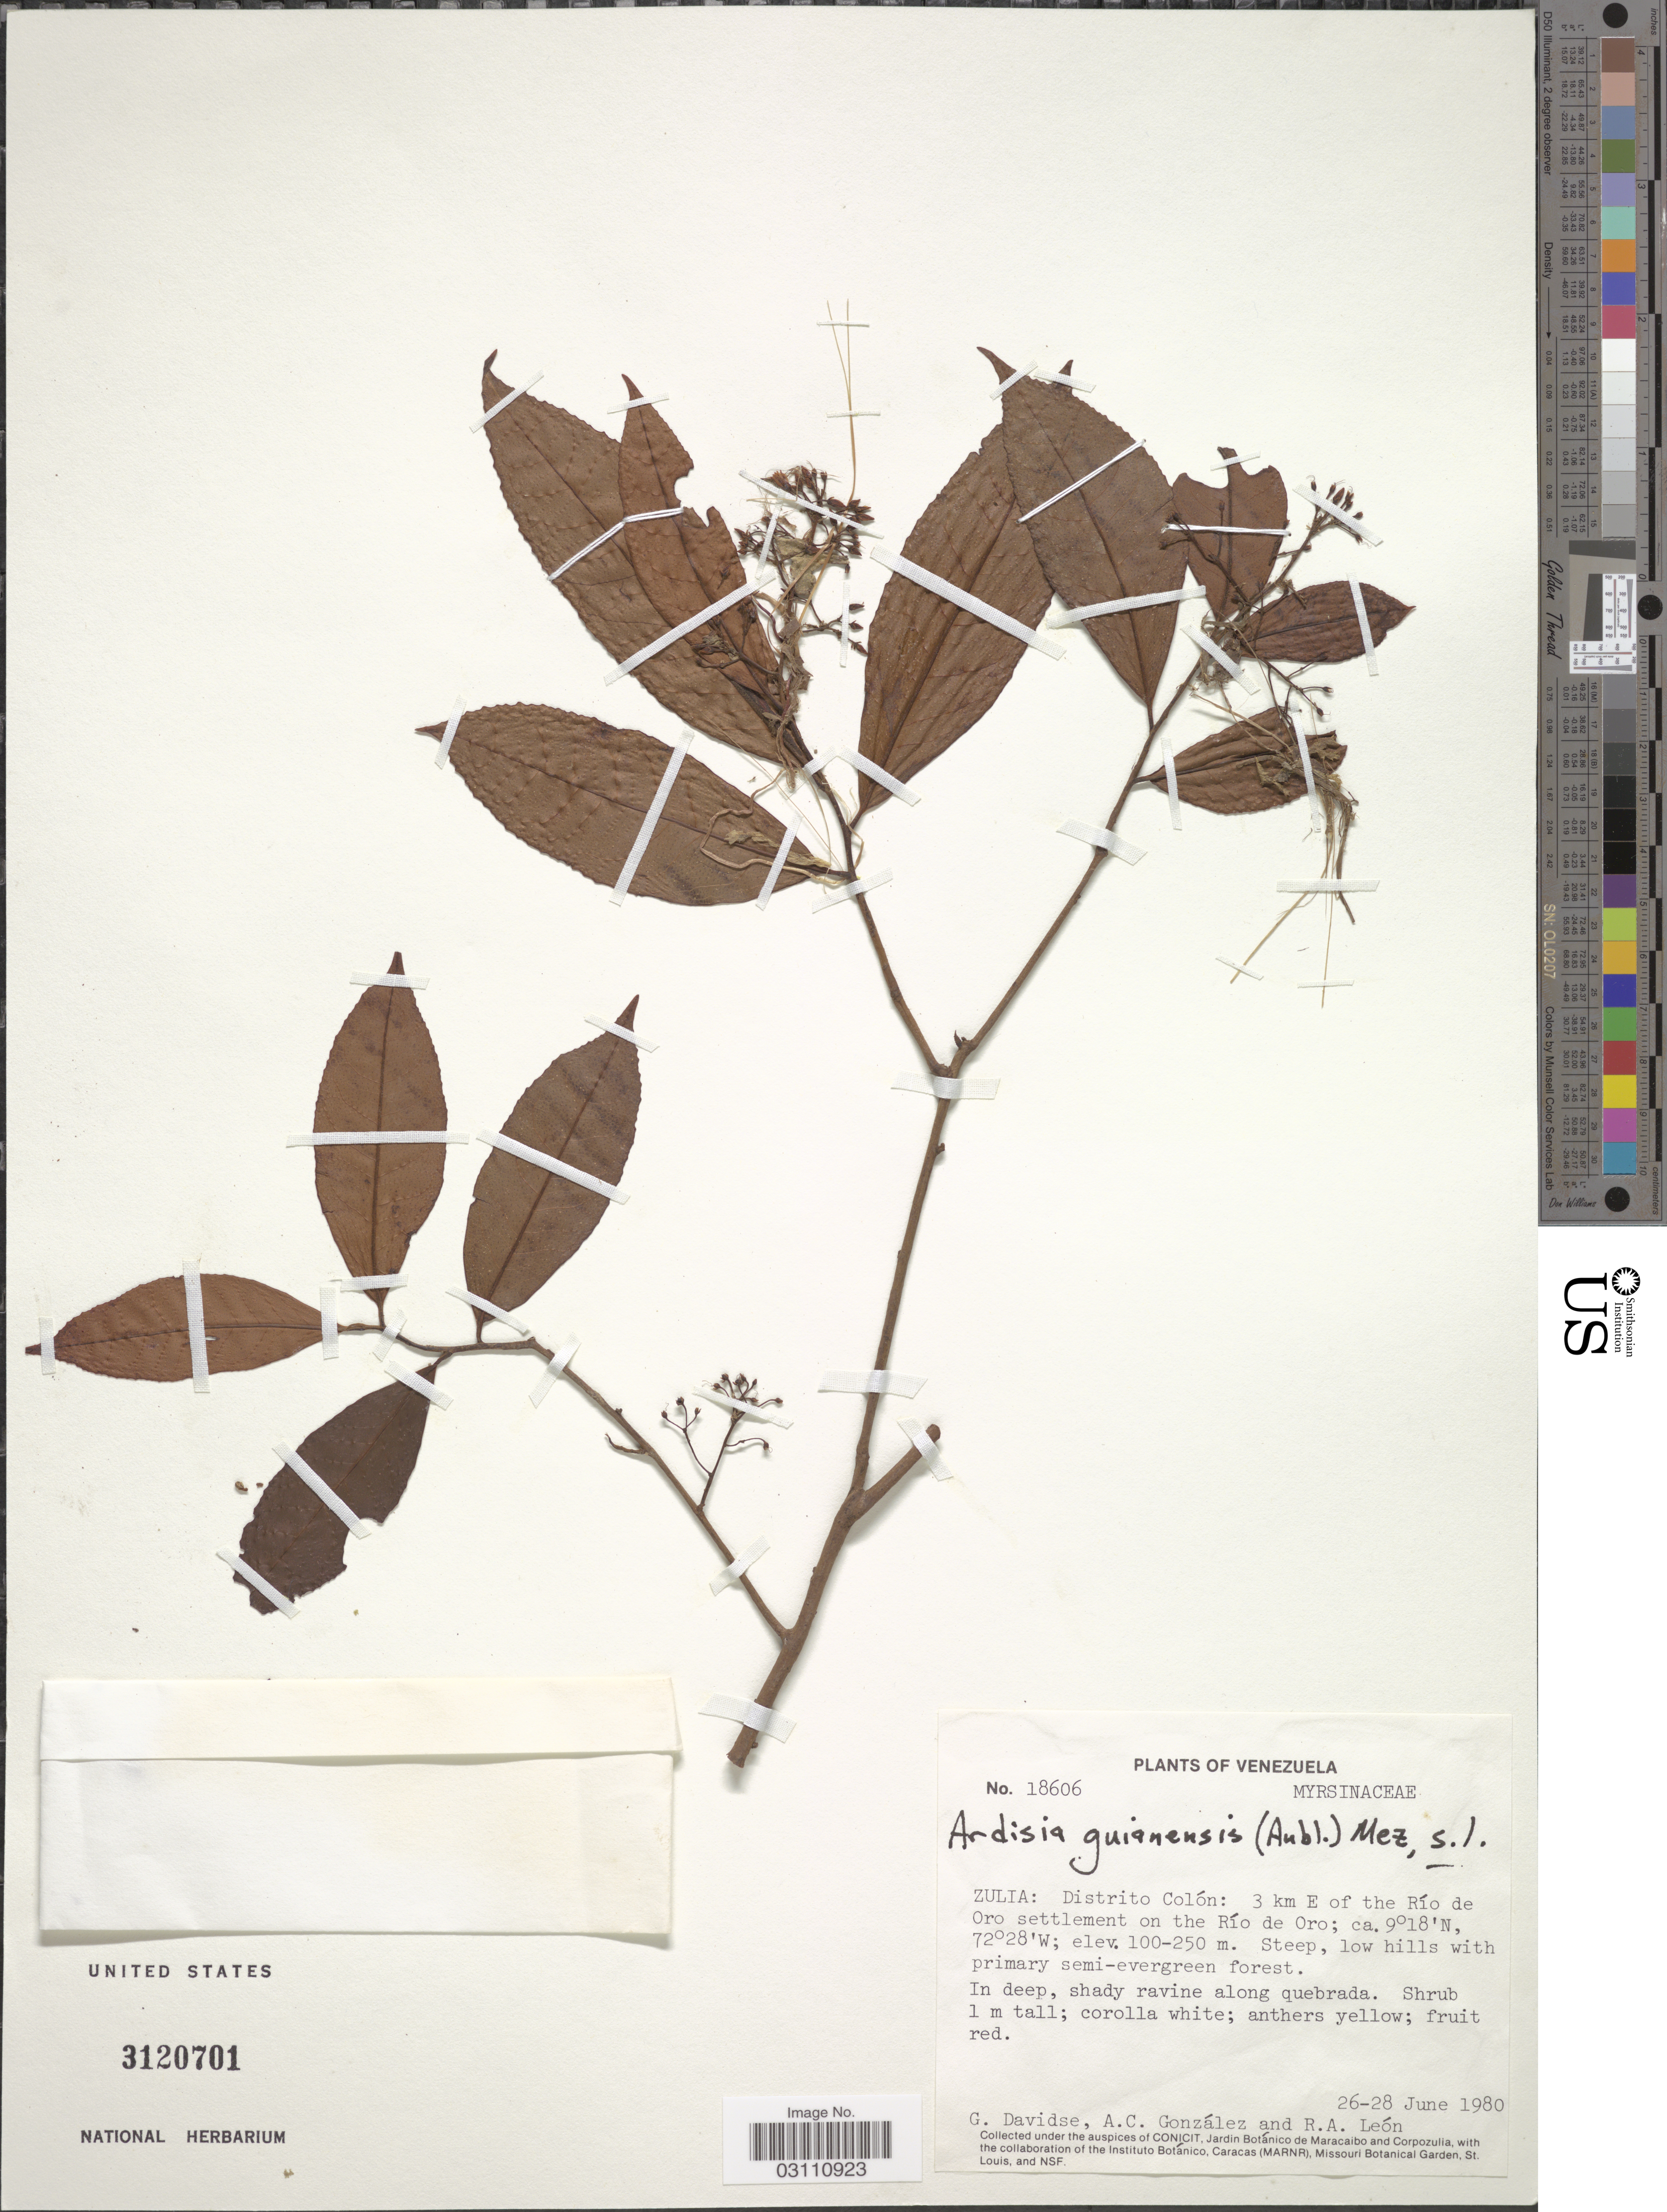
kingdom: Plantae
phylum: Tracheophyta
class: Magnoliopsida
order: Ericales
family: Primulaceae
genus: Ardisia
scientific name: Ardisia guianensis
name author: (Aubl.) Mez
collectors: G. Davidse, A. C. González & R. A. León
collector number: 18606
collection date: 1980-06-26/1980-06-28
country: Venezuela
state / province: Zulia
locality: Distrito Colón: 3 km E of the Río de Oro settlement on the Río de Oro.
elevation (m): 100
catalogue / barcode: US 3120701